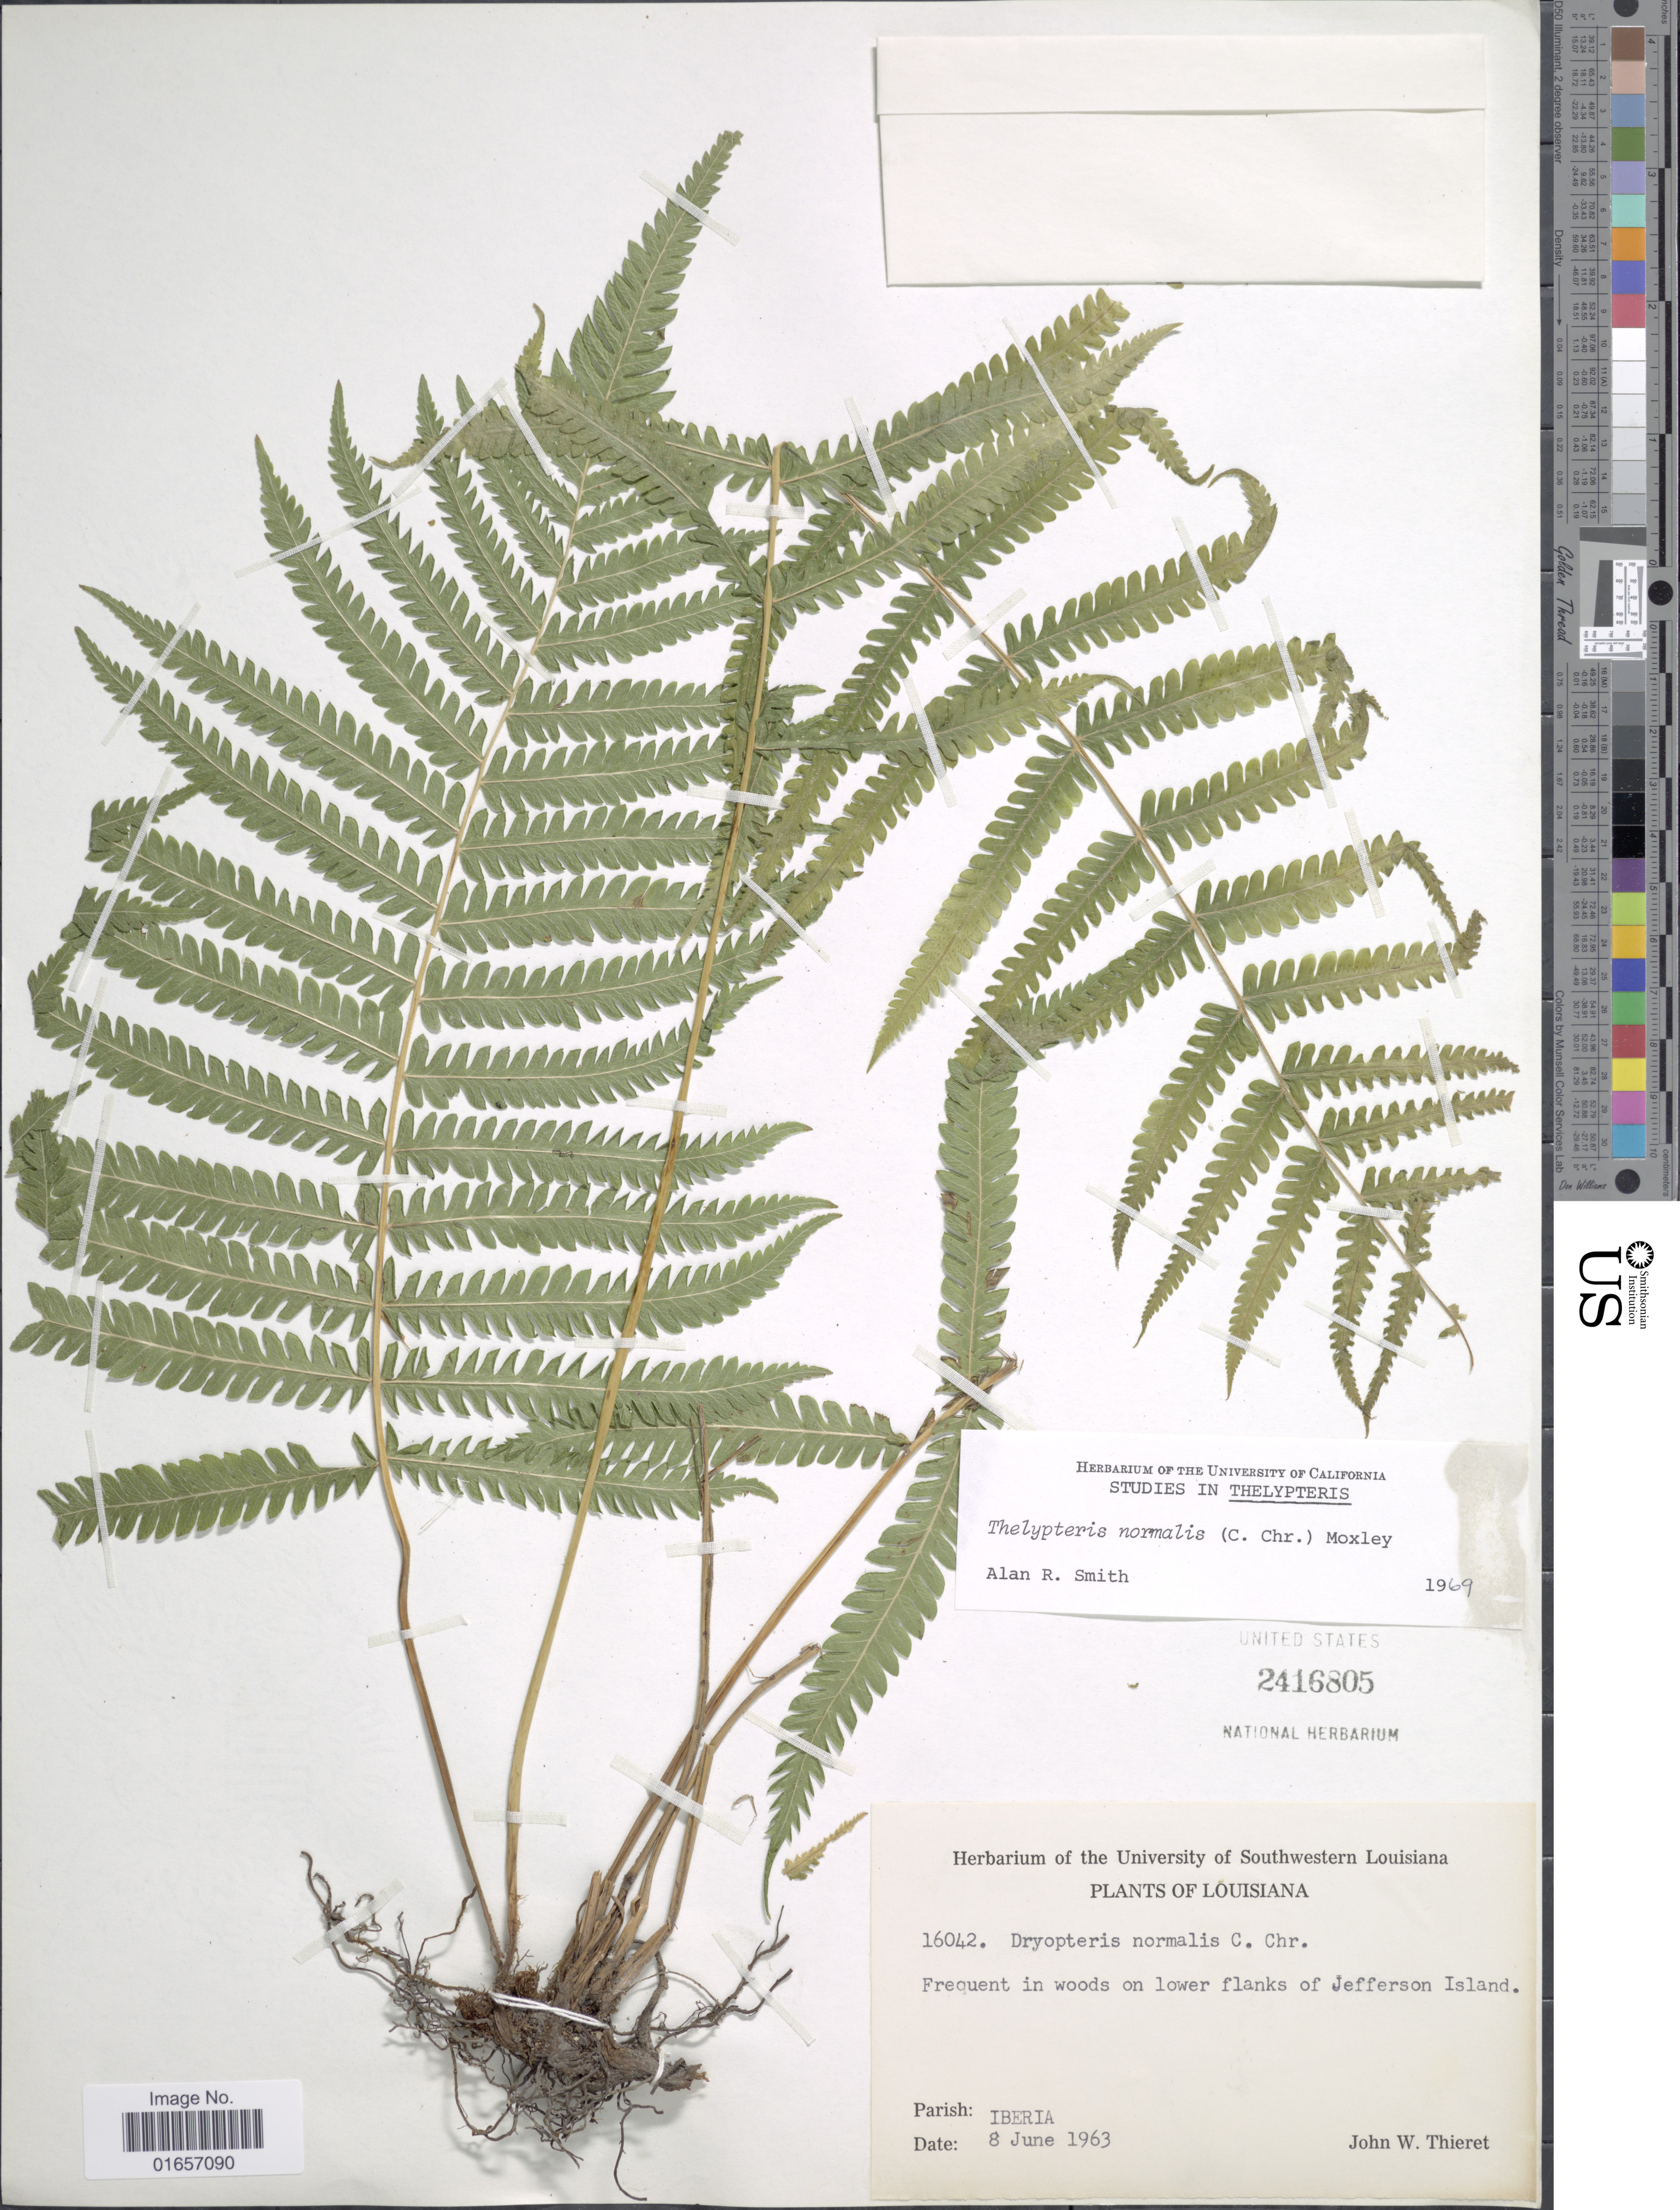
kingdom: Plantae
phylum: Tracheophyta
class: Polypodiopsida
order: Polypodiales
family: Thelypteridaceae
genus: Christella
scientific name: Christella kunthii comb. ined.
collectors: J. W. Thieret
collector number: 16042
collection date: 1963-06-08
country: United States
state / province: Louisiana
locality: Frequent in woods on lower flanks of Jefferson Island, Parish: Iberia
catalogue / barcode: US 2416805